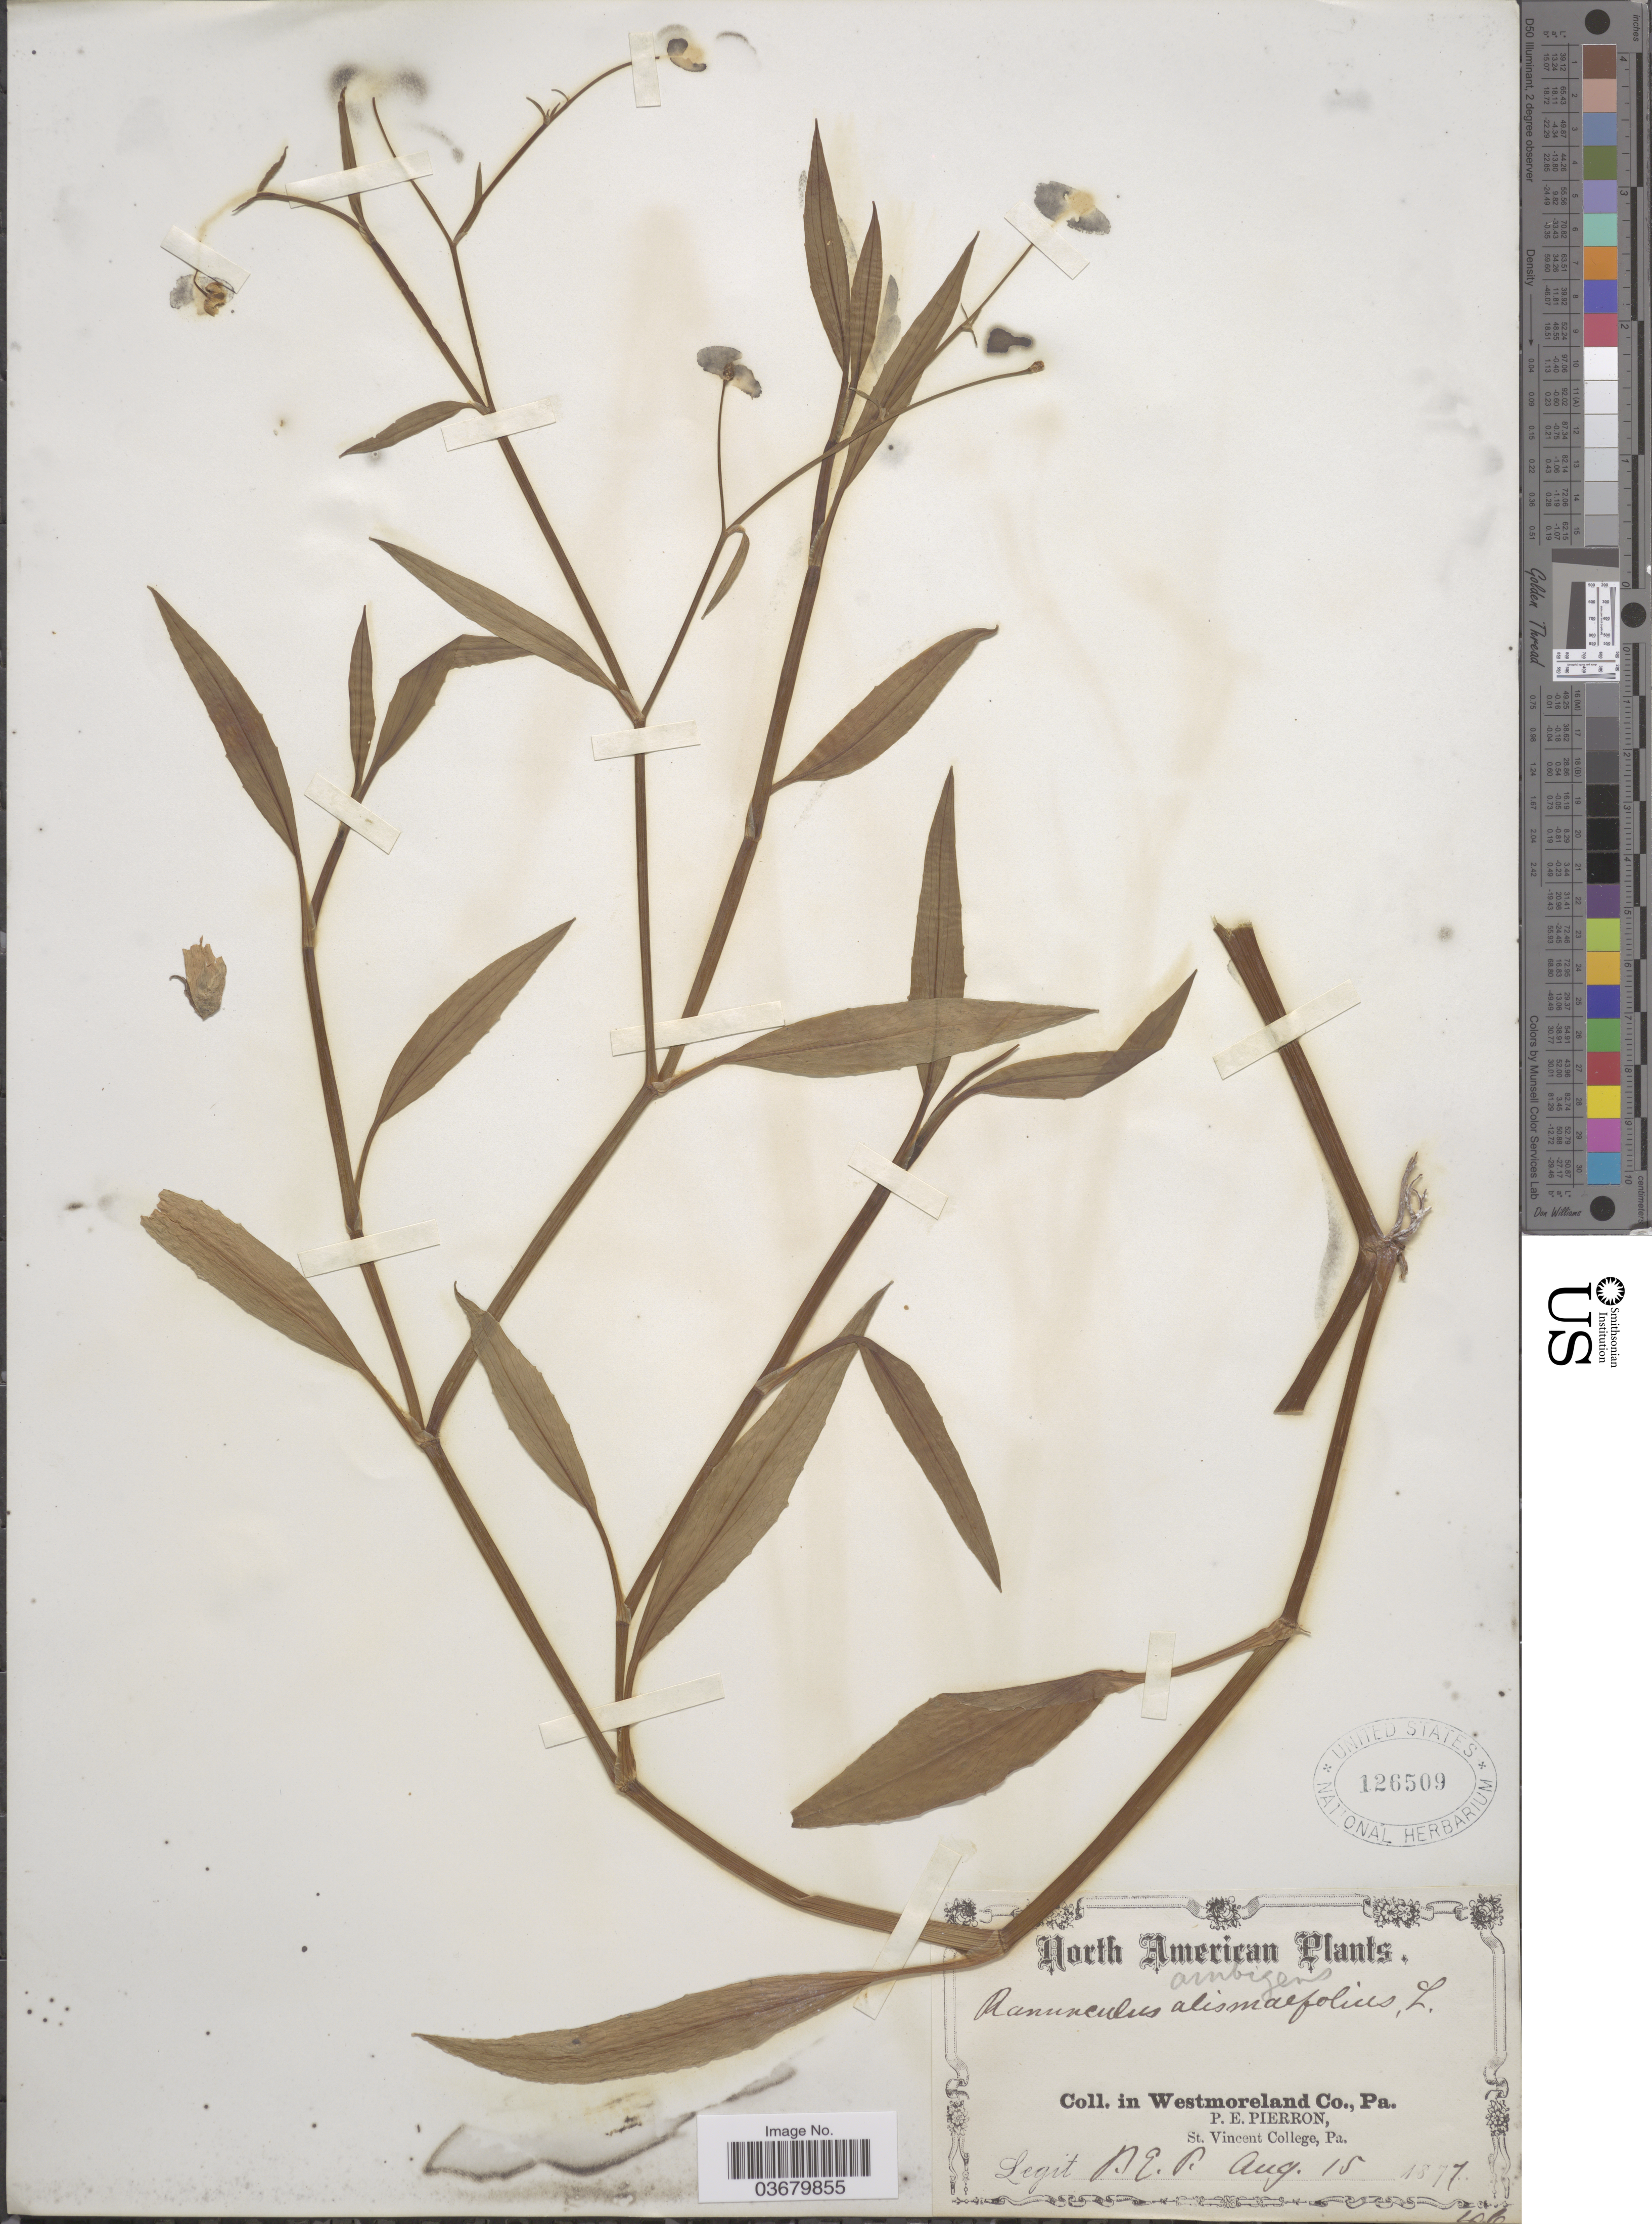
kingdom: Plantae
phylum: Tracheophyta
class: Magnoliopsida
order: Ranunculales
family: Ranunculaceae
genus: Ranunculus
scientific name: Ranunculus ambigens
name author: S. Watson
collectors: P. Pierron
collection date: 1877-08-15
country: United States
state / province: Pennsylvania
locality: In Westmoreland Co.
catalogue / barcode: US 126509